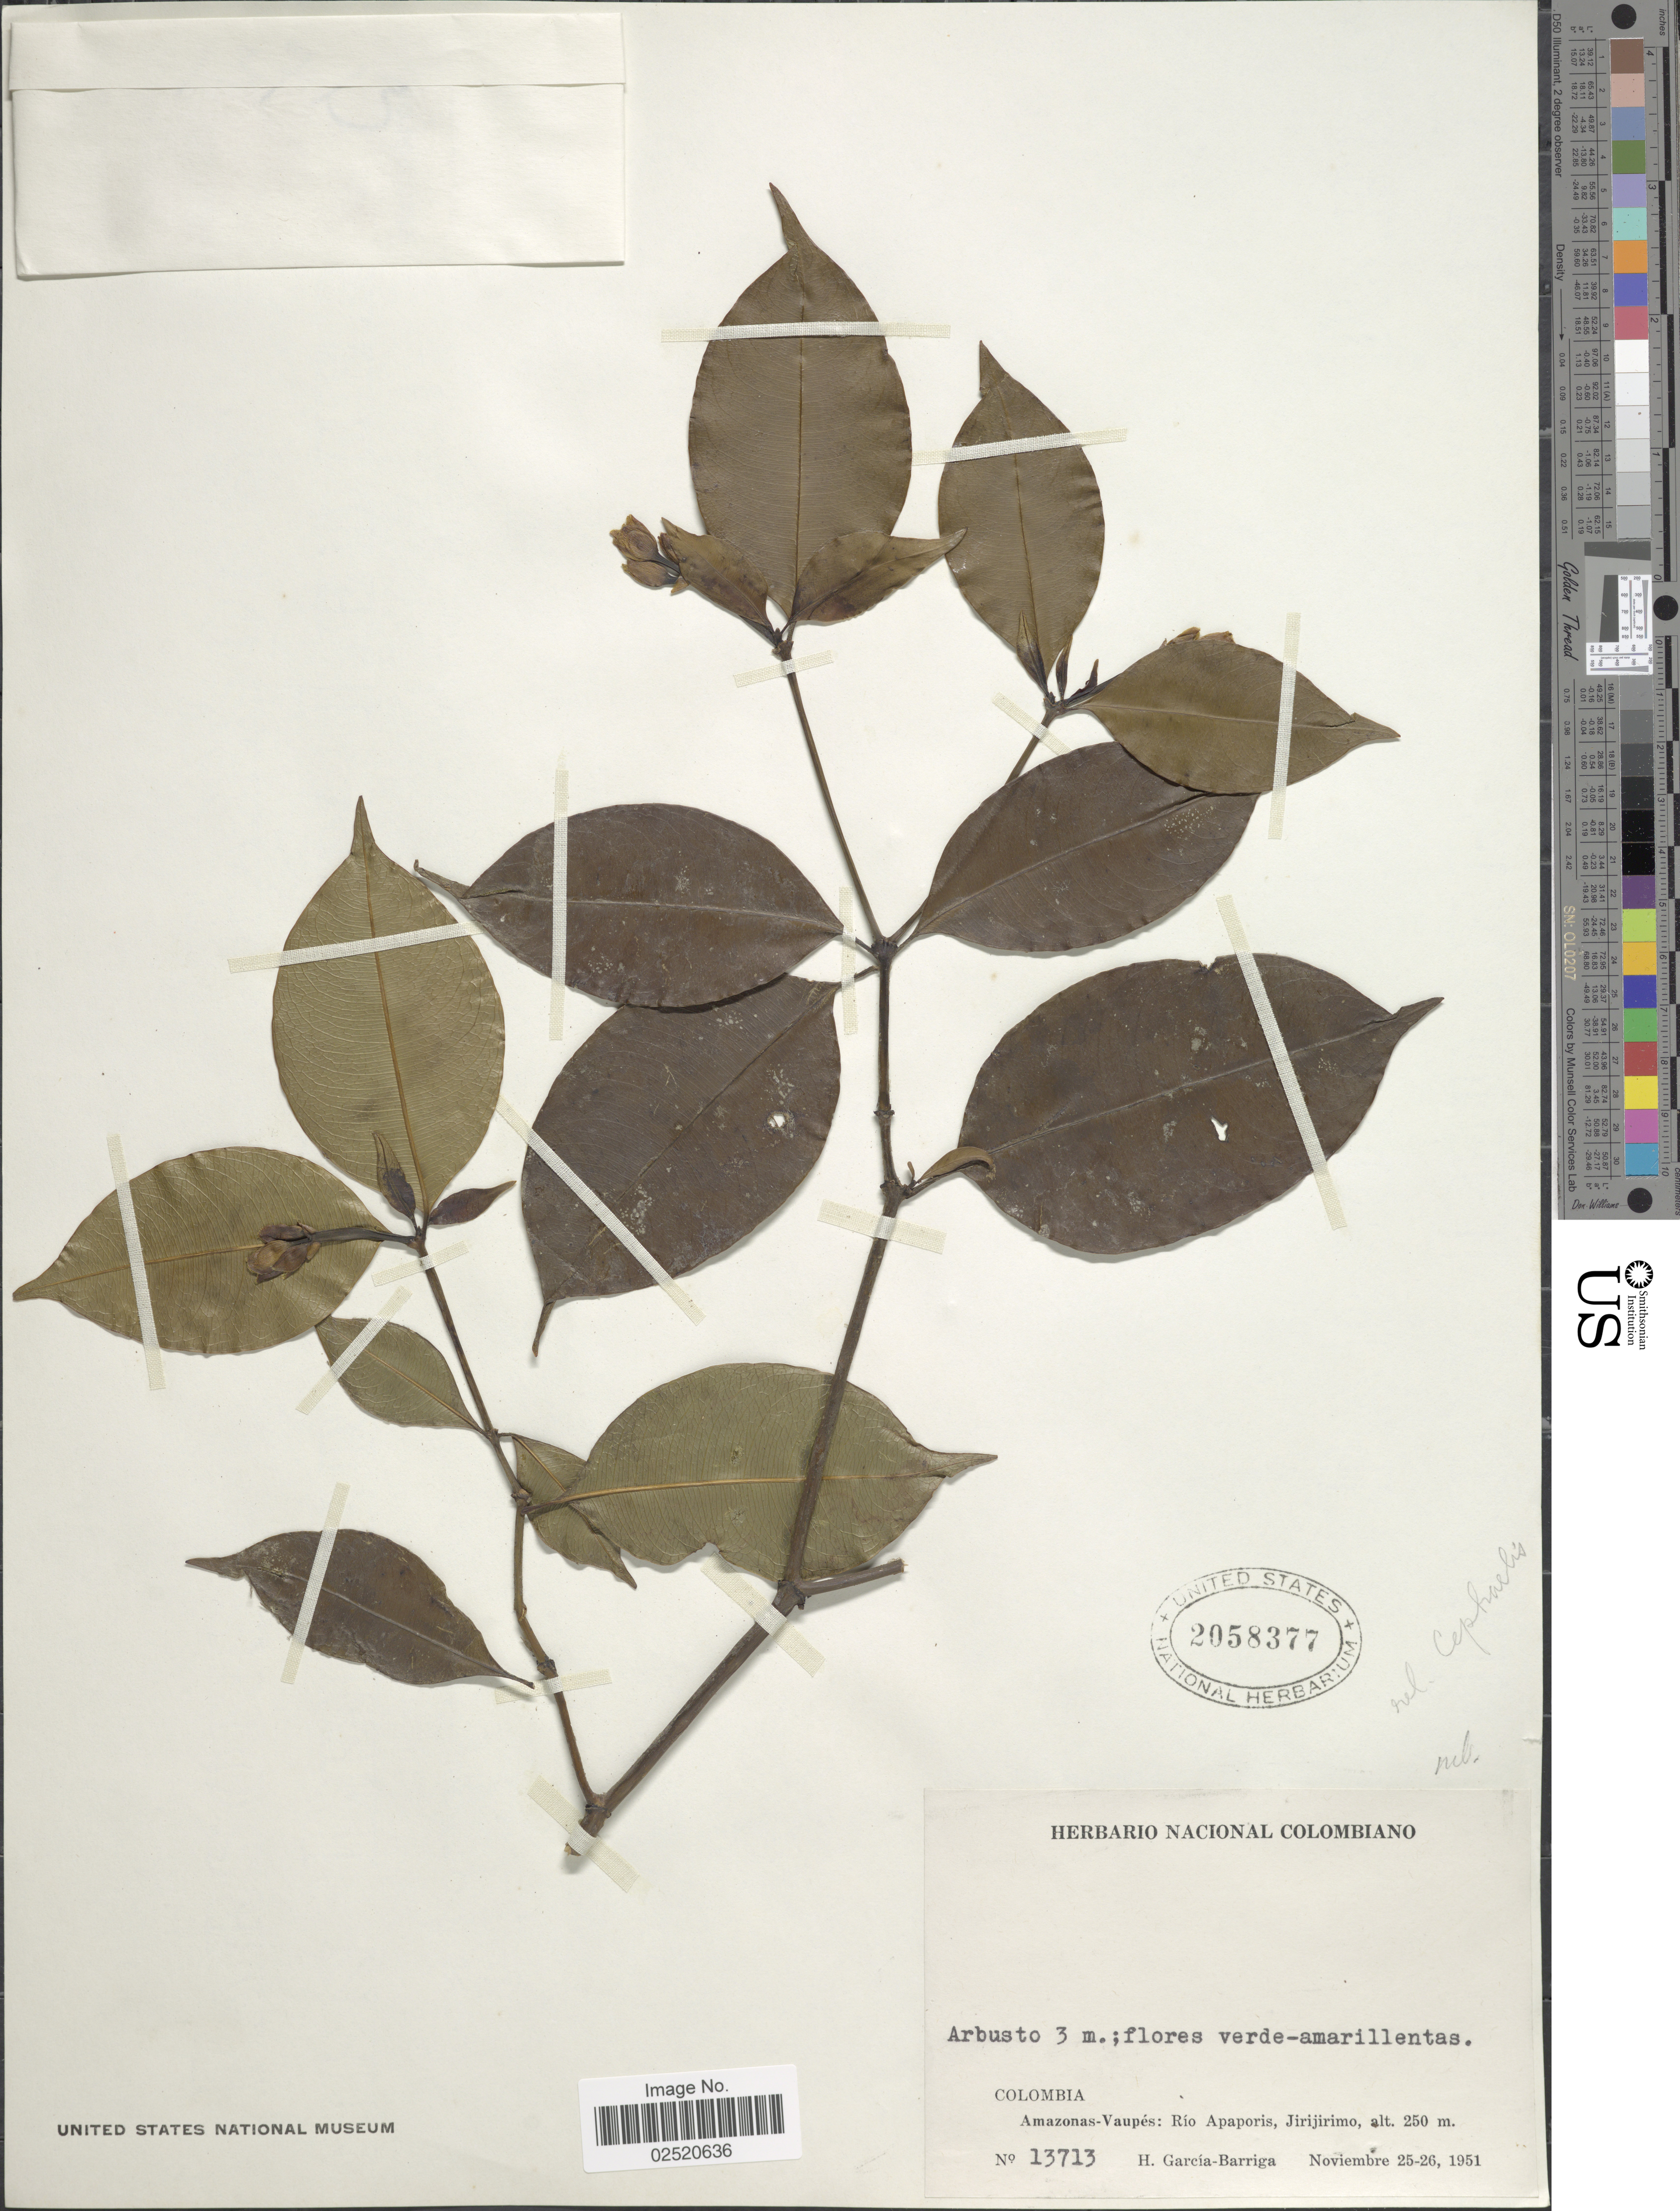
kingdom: Plantae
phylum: Tracheophyta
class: Magnoliopsida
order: Gentianales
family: Rubiaceae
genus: Psychotria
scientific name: Psychotria sp.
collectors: H. García Barriga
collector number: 13713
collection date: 1951-11-25/1951-11-26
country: Colombia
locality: Amazonas-Vaupés: Río Apaporis, Jirijirimo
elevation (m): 250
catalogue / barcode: US 2058377